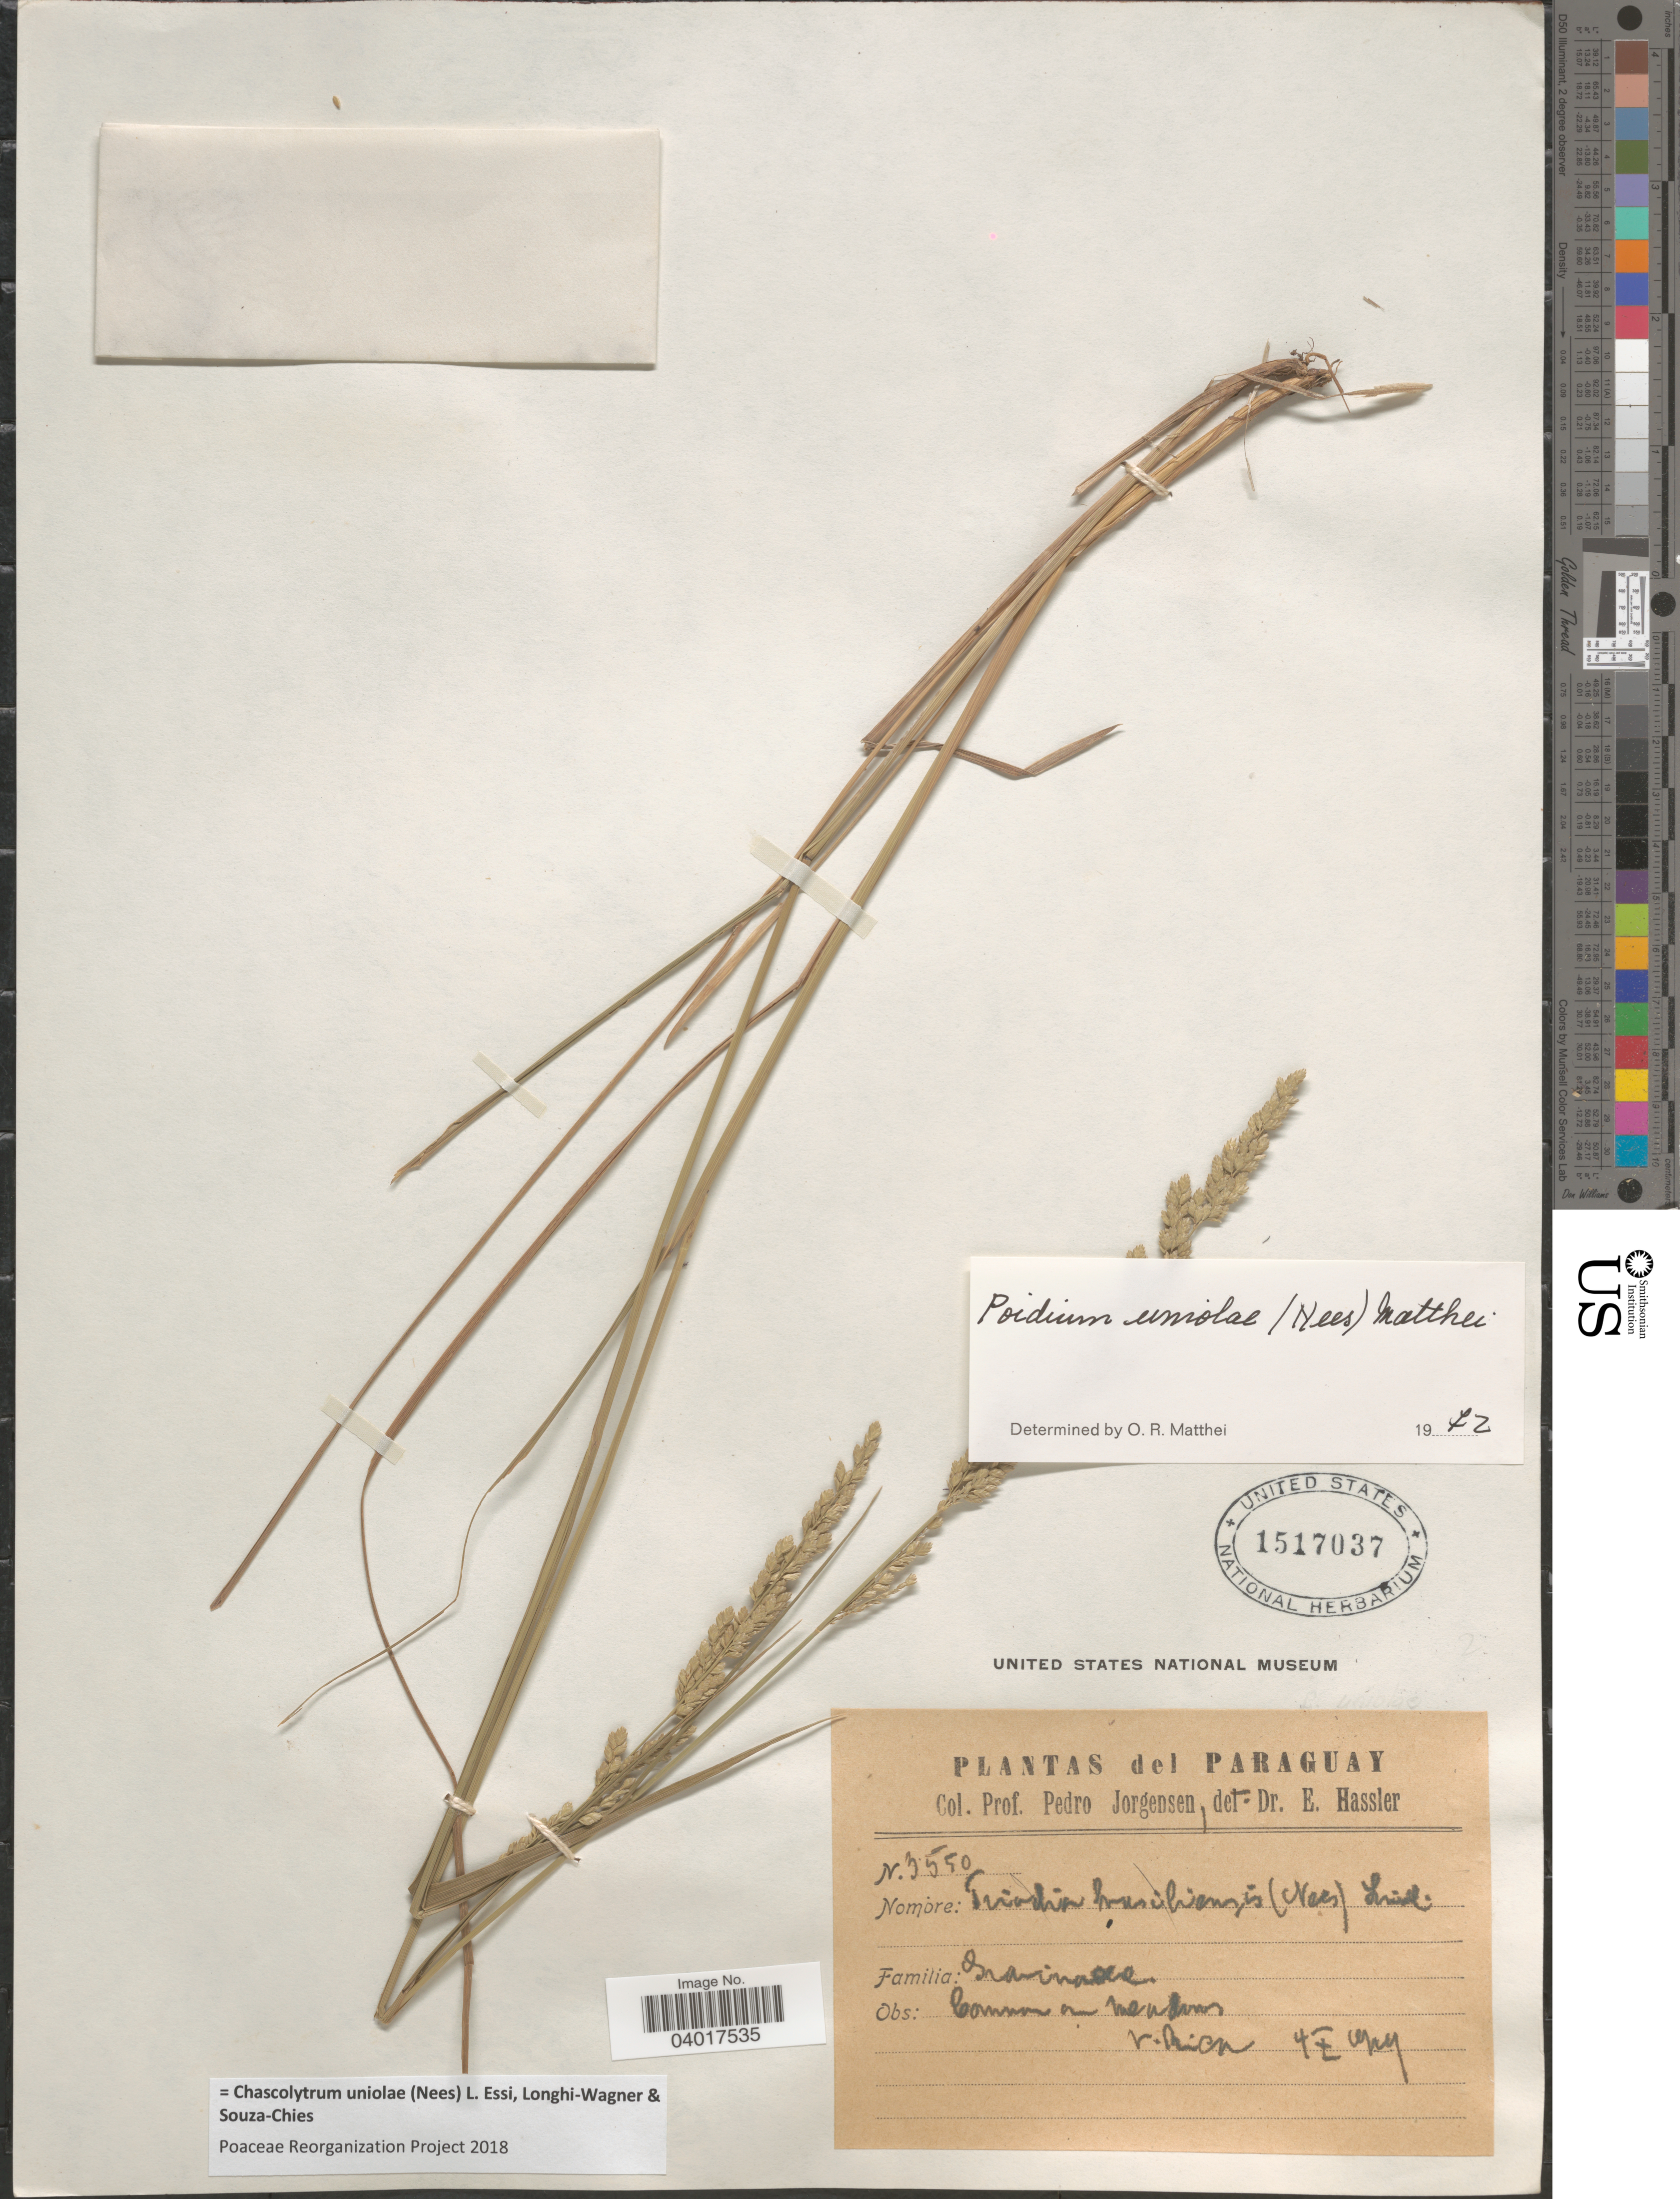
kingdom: Plantae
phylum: Tracheophyta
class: Liliopsida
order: Poales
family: Poaceae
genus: Chascolytrum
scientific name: Chascolytrum uniolae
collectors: P. Jörgensen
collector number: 3550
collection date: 1929-01-04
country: Paraguay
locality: Common in meadows, V. Rica.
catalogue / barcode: US 1517037